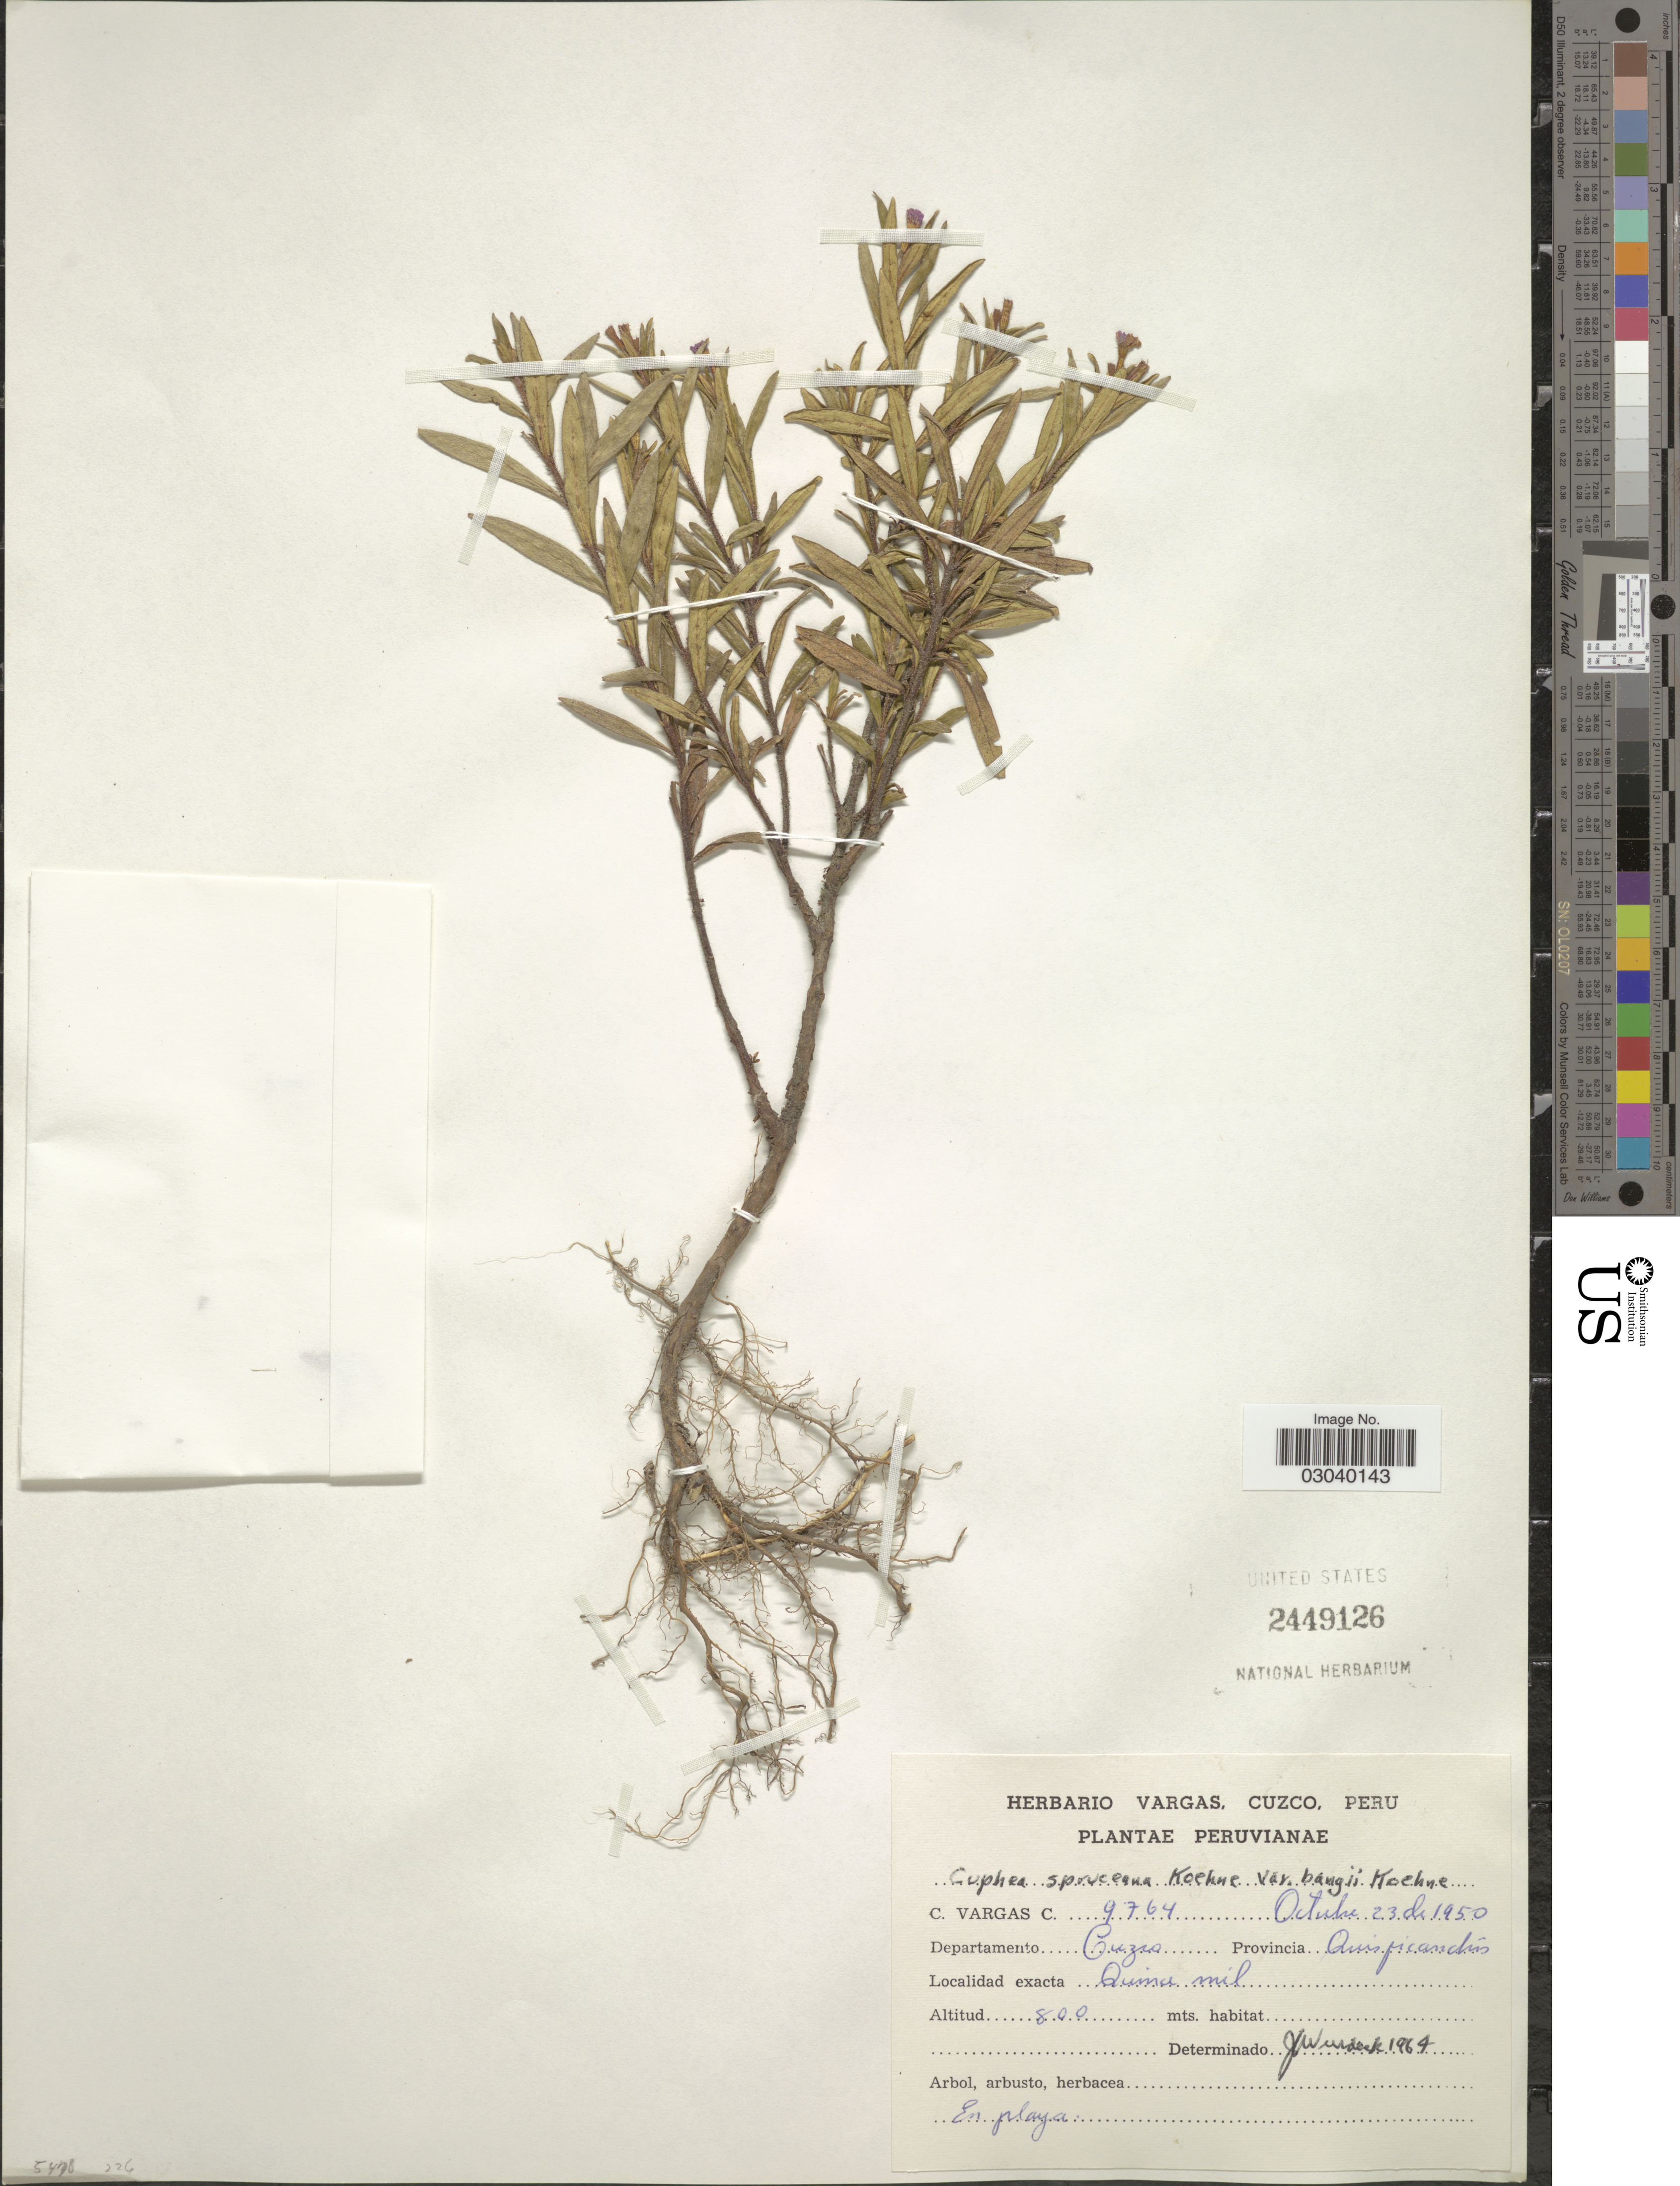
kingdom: Plantae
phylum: Tracheophyta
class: Magnoliopsida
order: Myrtales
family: Lythraceae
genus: Cuphea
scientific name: Cuphea spruceana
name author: Koehne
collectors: C. Vargas Calderón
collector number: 9764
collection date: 1950-10-23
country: Peru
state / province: Cusco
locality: Departamento Cuzco, Provincia Quispicandés.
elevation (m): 800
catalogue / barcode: US 2449126